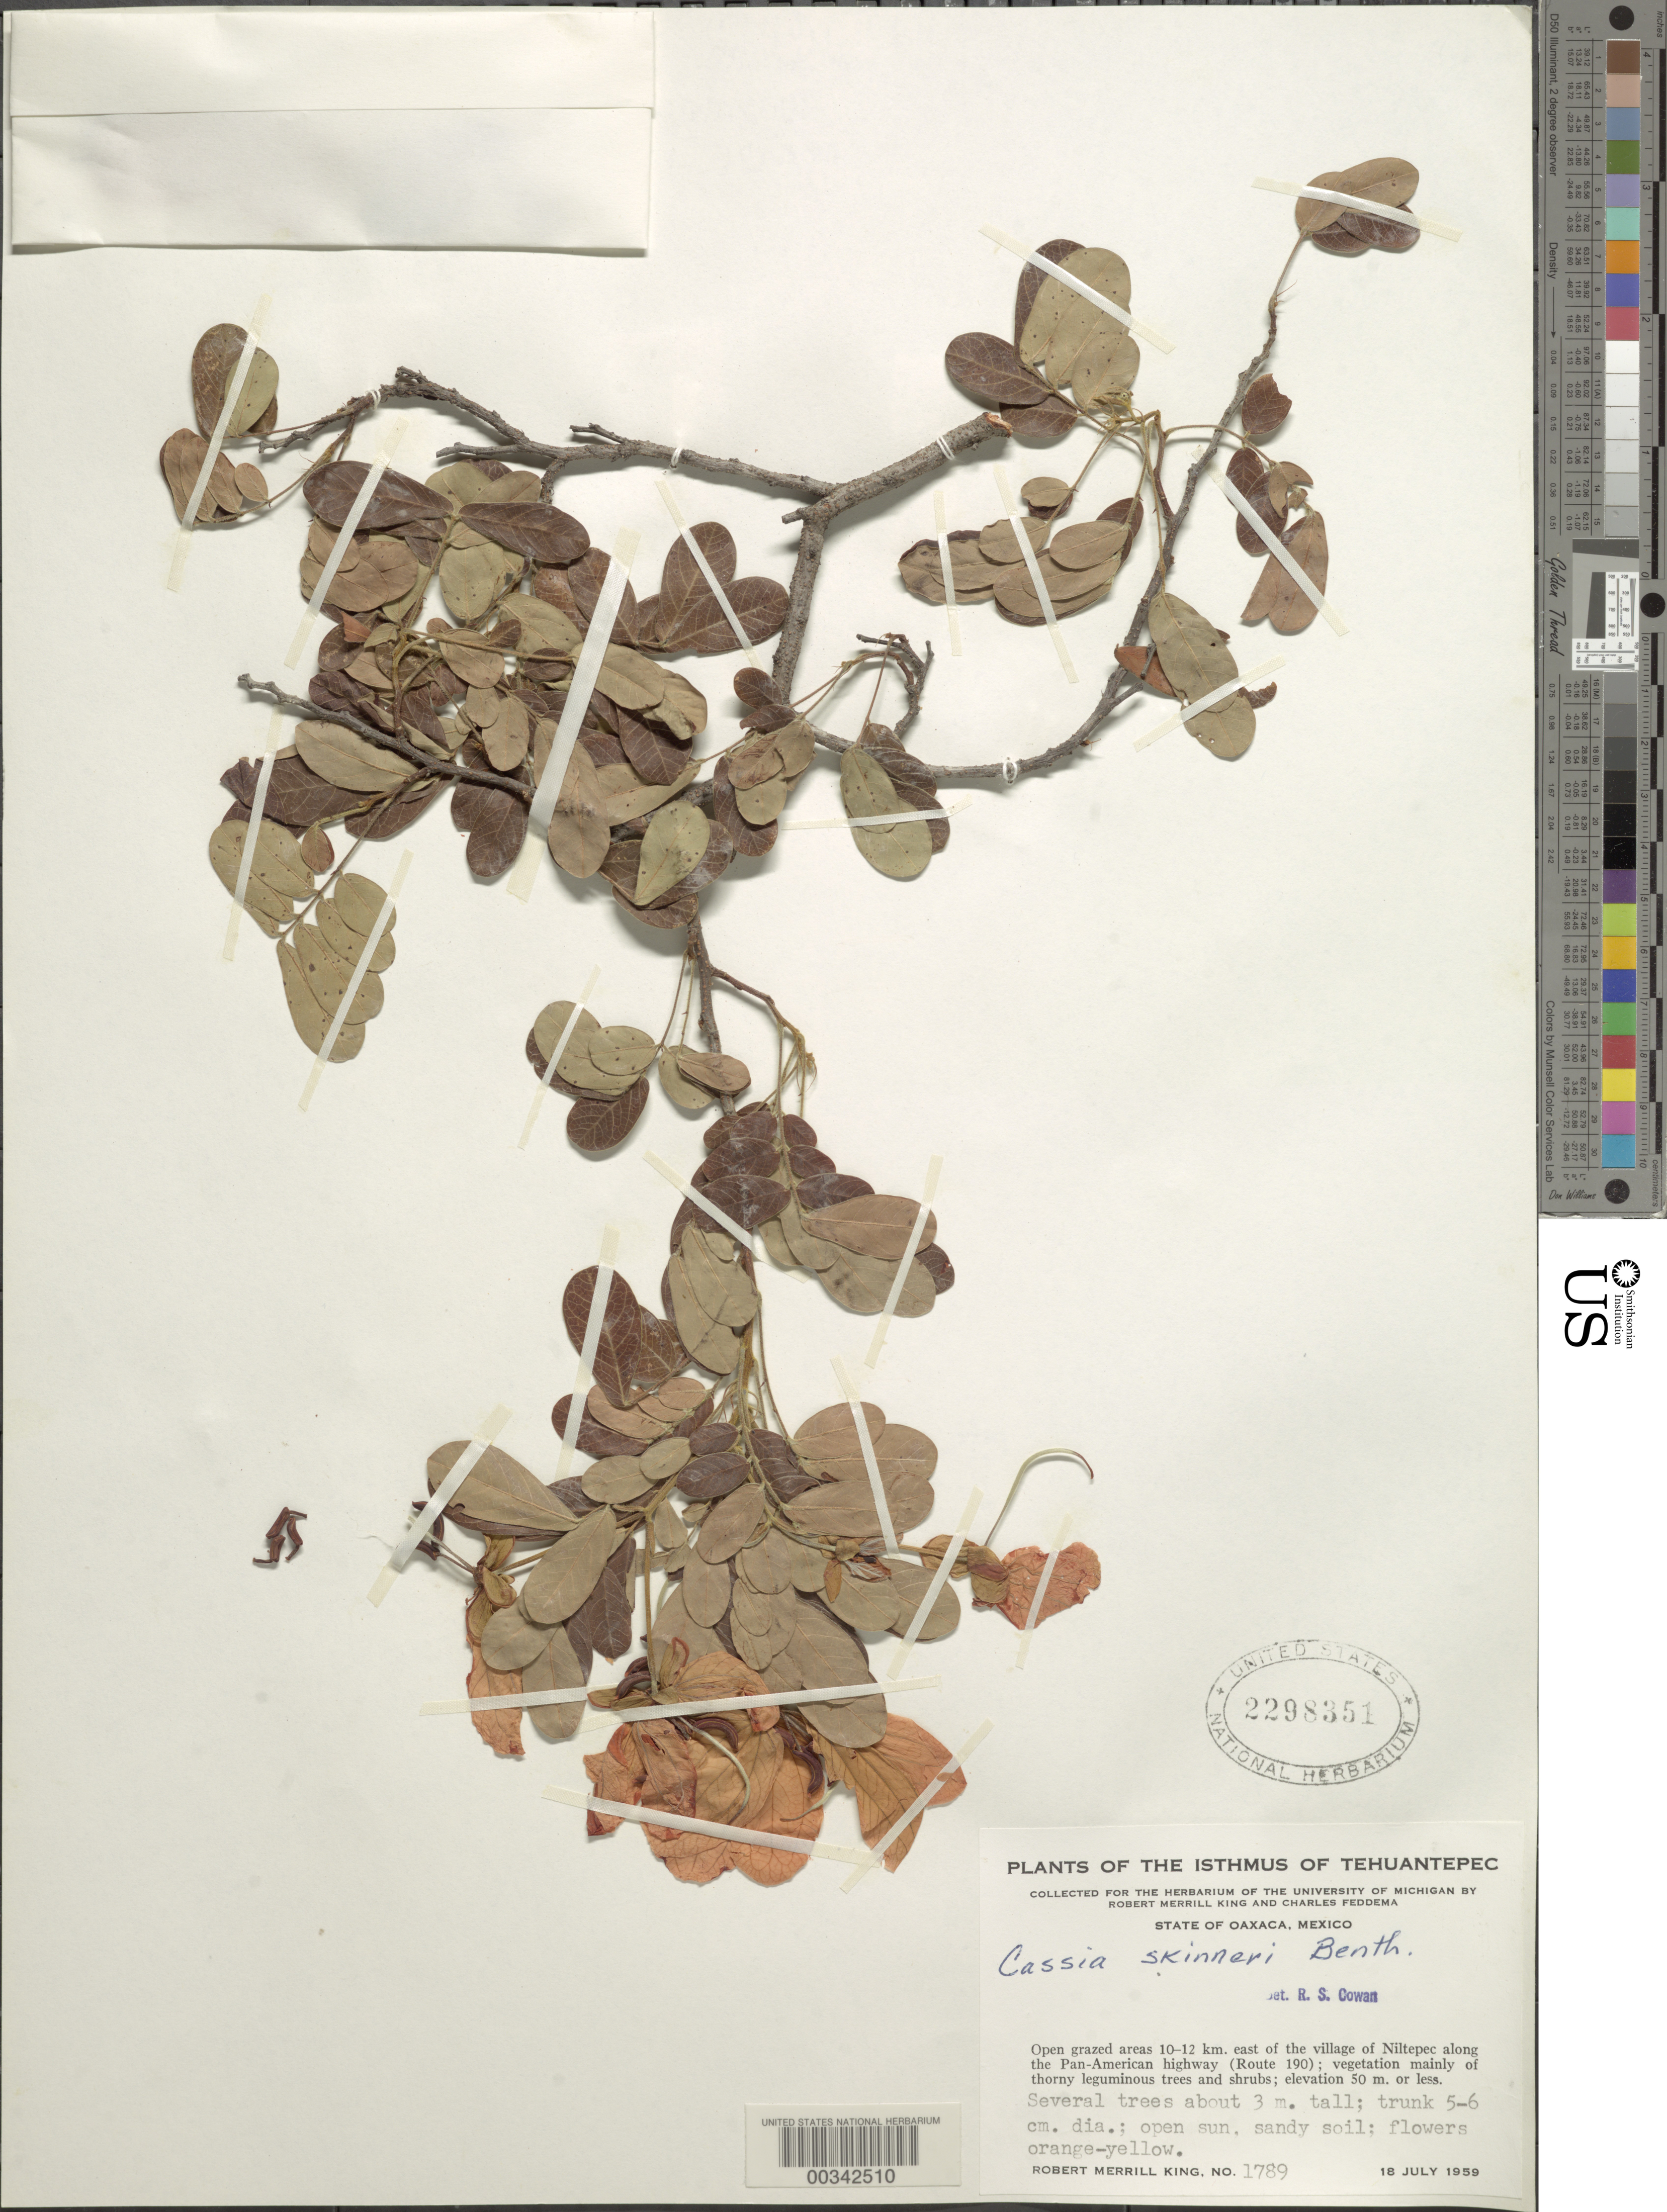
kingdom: Plantae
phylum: Tracheophyta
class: Magnoliopsida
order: Fabales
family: Fabaceae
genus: Senna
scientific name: Senna skinneri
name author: (Benth.) H.S. Irwin & Barneby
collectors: R. M. King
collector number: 1789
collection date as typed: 16 Jul 1959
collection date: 1959-07-16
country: Mexico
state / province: Oaxaca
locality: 10-12 km E of Niltepec along the Pan-American Highway (route 190)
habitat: Open grazed areas; open sun; sandy soil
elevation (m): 50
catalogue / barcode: US 2298351